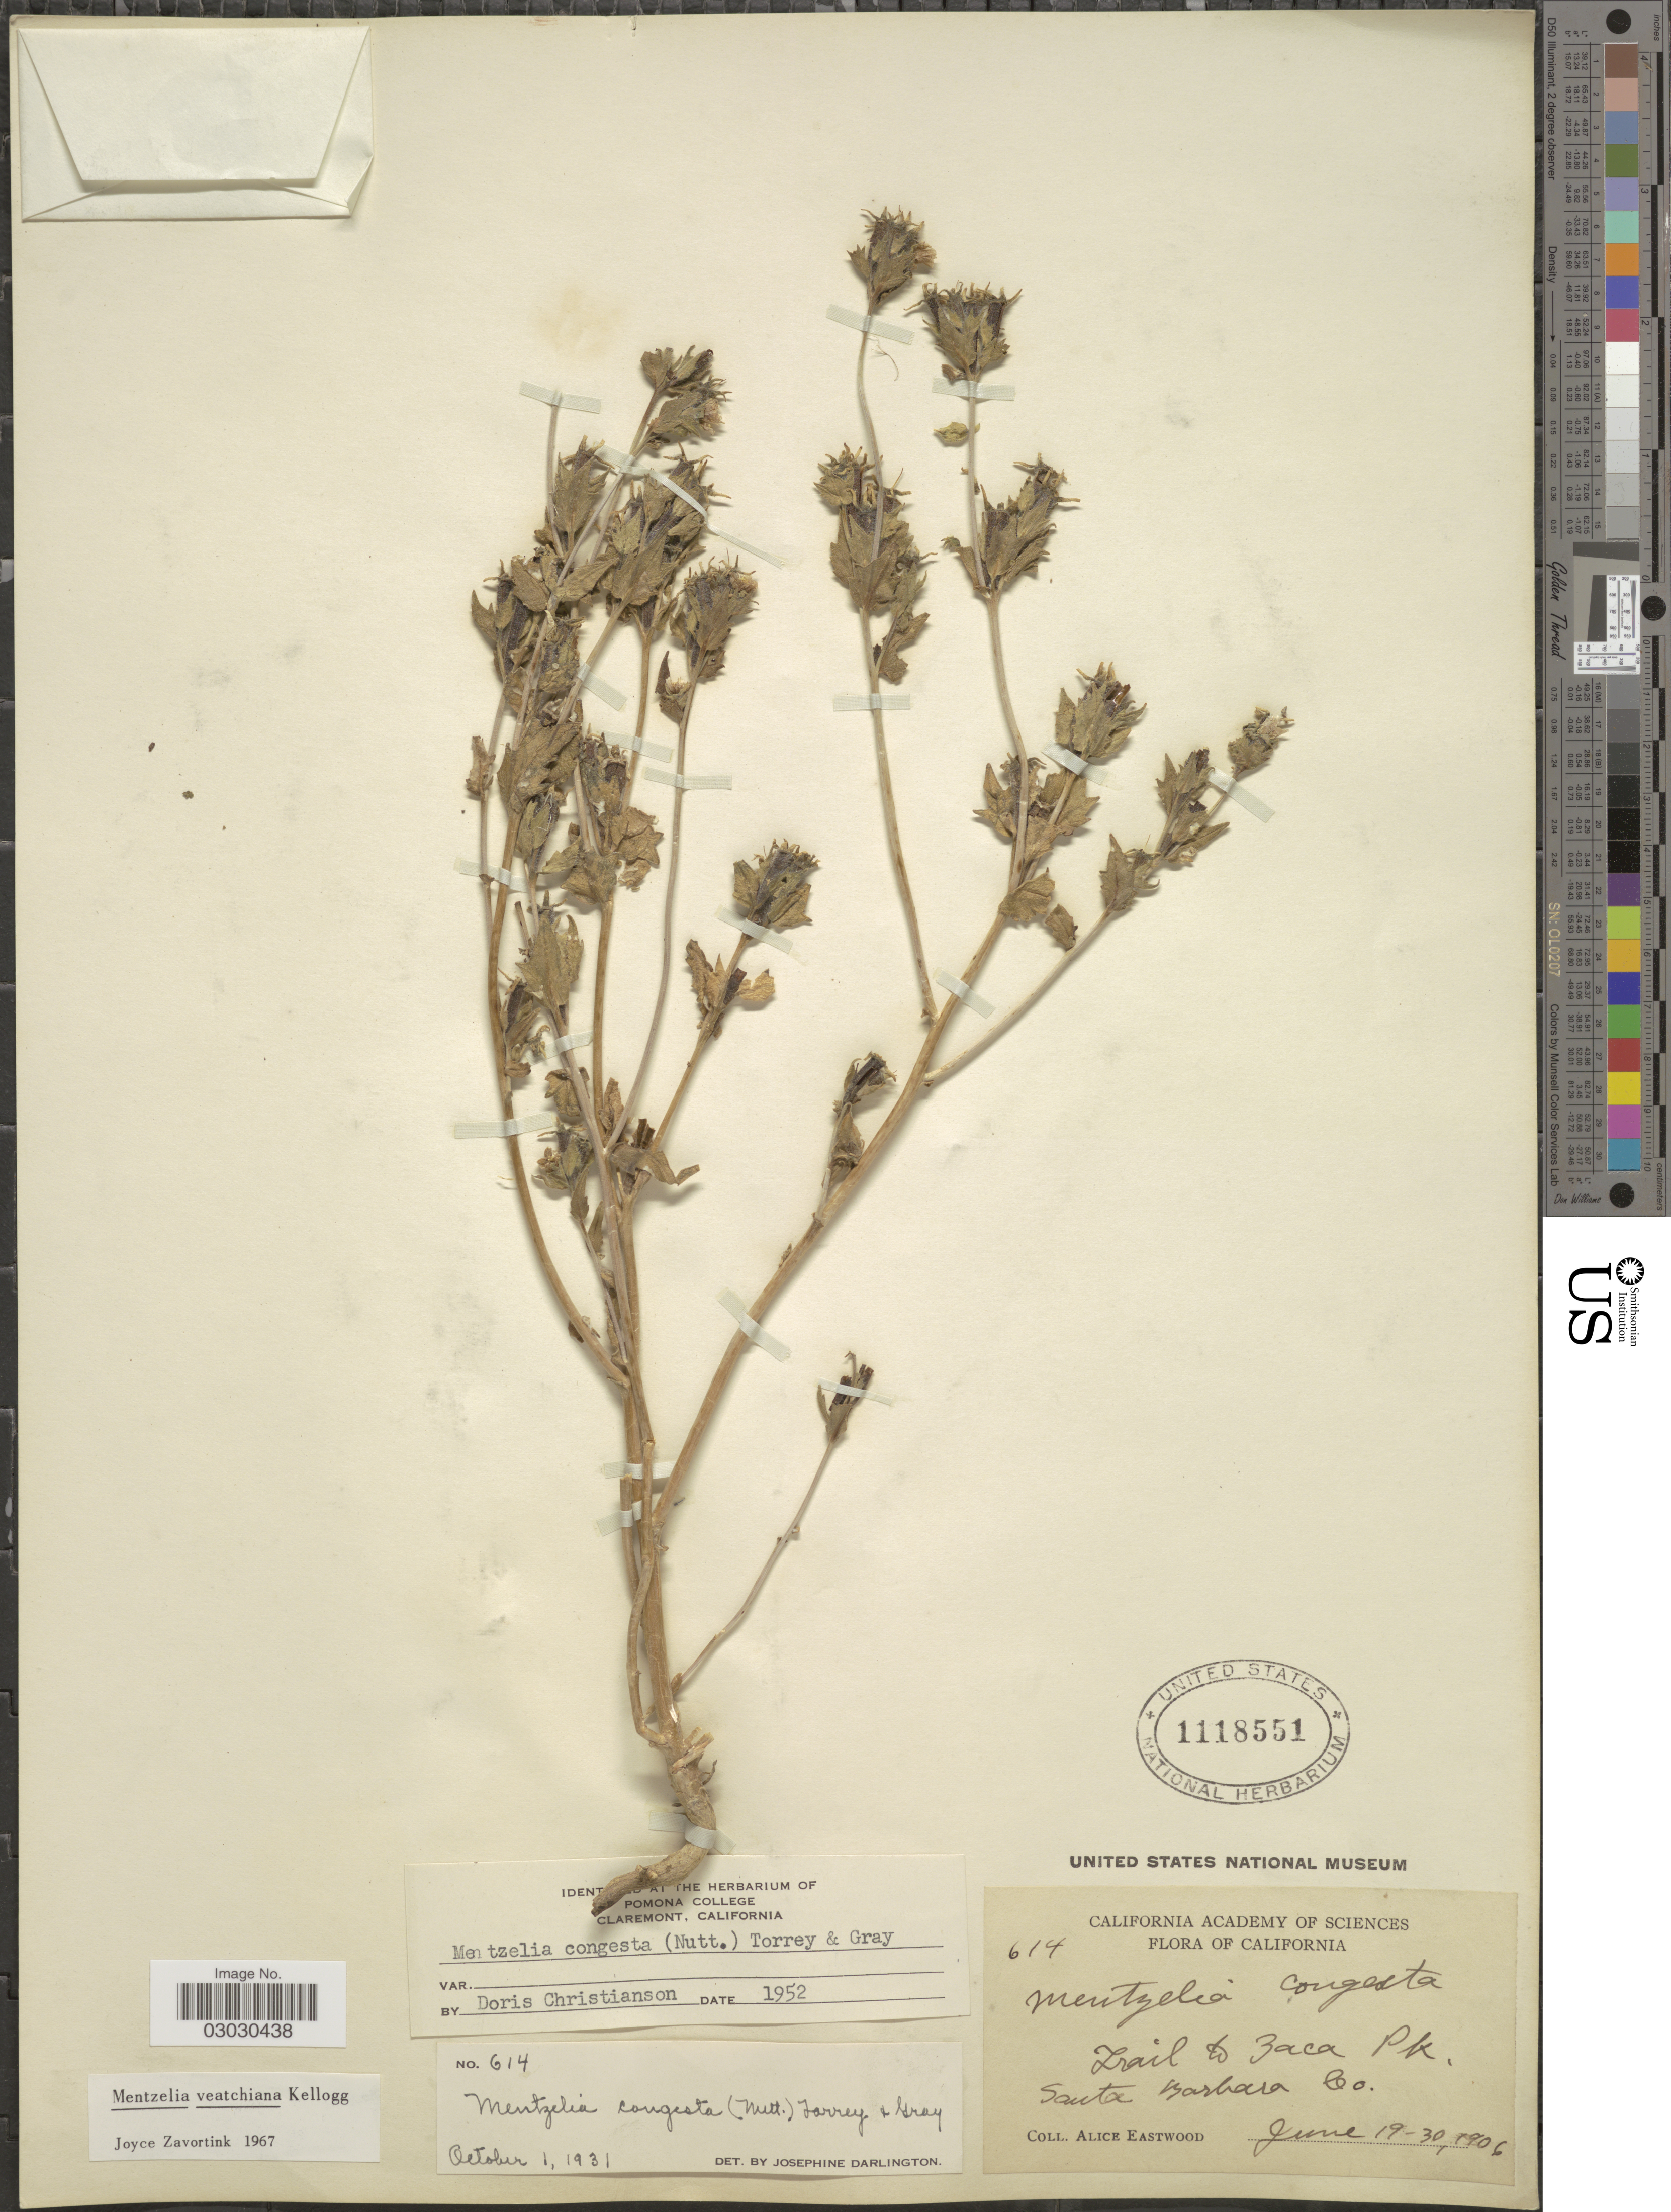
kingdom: Plantae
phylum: Tracheophyta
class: Magnoliopsida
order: Cornales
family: Loasaceae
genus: Mentzelia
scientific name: Mentzelia veatchiana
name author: Kellogg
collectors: A. Eastwood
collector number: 614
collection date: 1906-06-19/1906-06-30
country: United States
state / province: California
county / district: Santa Barbara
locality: Trail to Zaca Pk. Santa Barbara Co.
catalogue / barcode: US 1118551